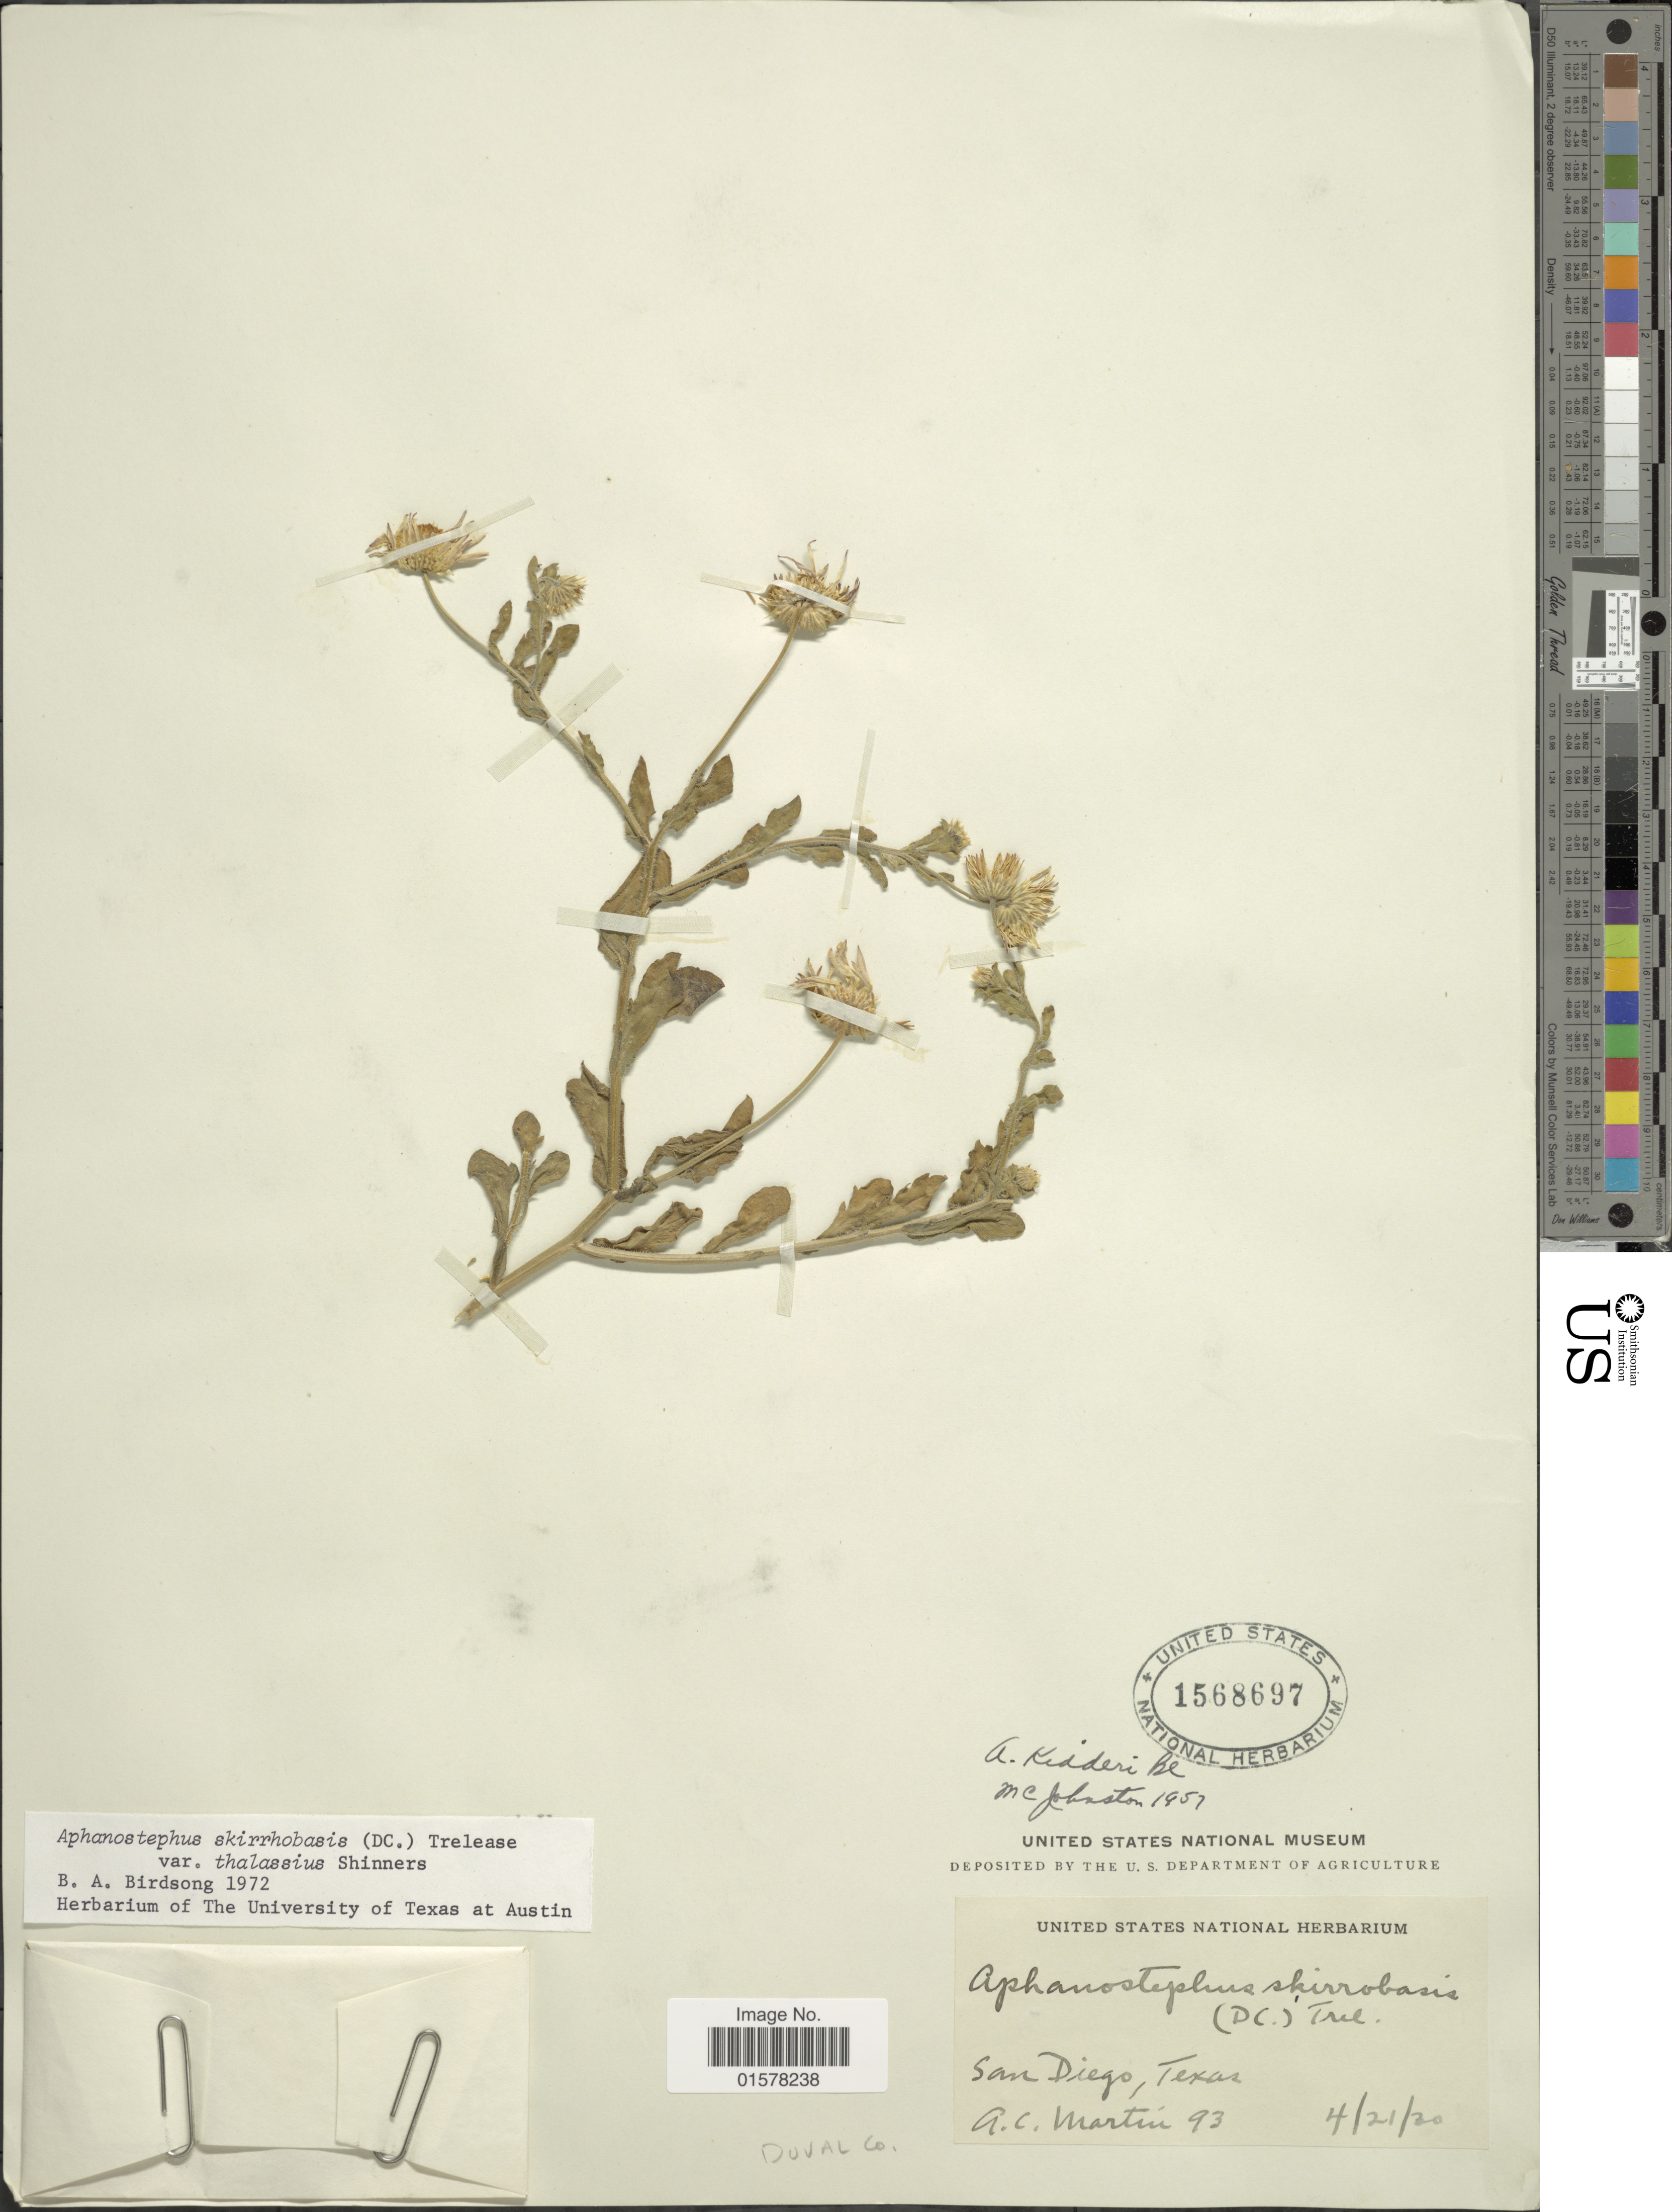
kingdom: Plantae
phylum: Tracheophyta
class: Magnoliopsida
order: Asterales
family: Asteraceae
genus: Aphanostephus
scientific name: Aphanostephus skirrhobasis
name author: (DC.) Trel. ex Coville & Branner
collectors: A. C. Martin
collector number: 93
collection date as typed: Transcribed d/m/y: 21/4/30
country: United States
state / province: Texas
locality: San Diego, Texas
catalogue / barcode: US 1568697